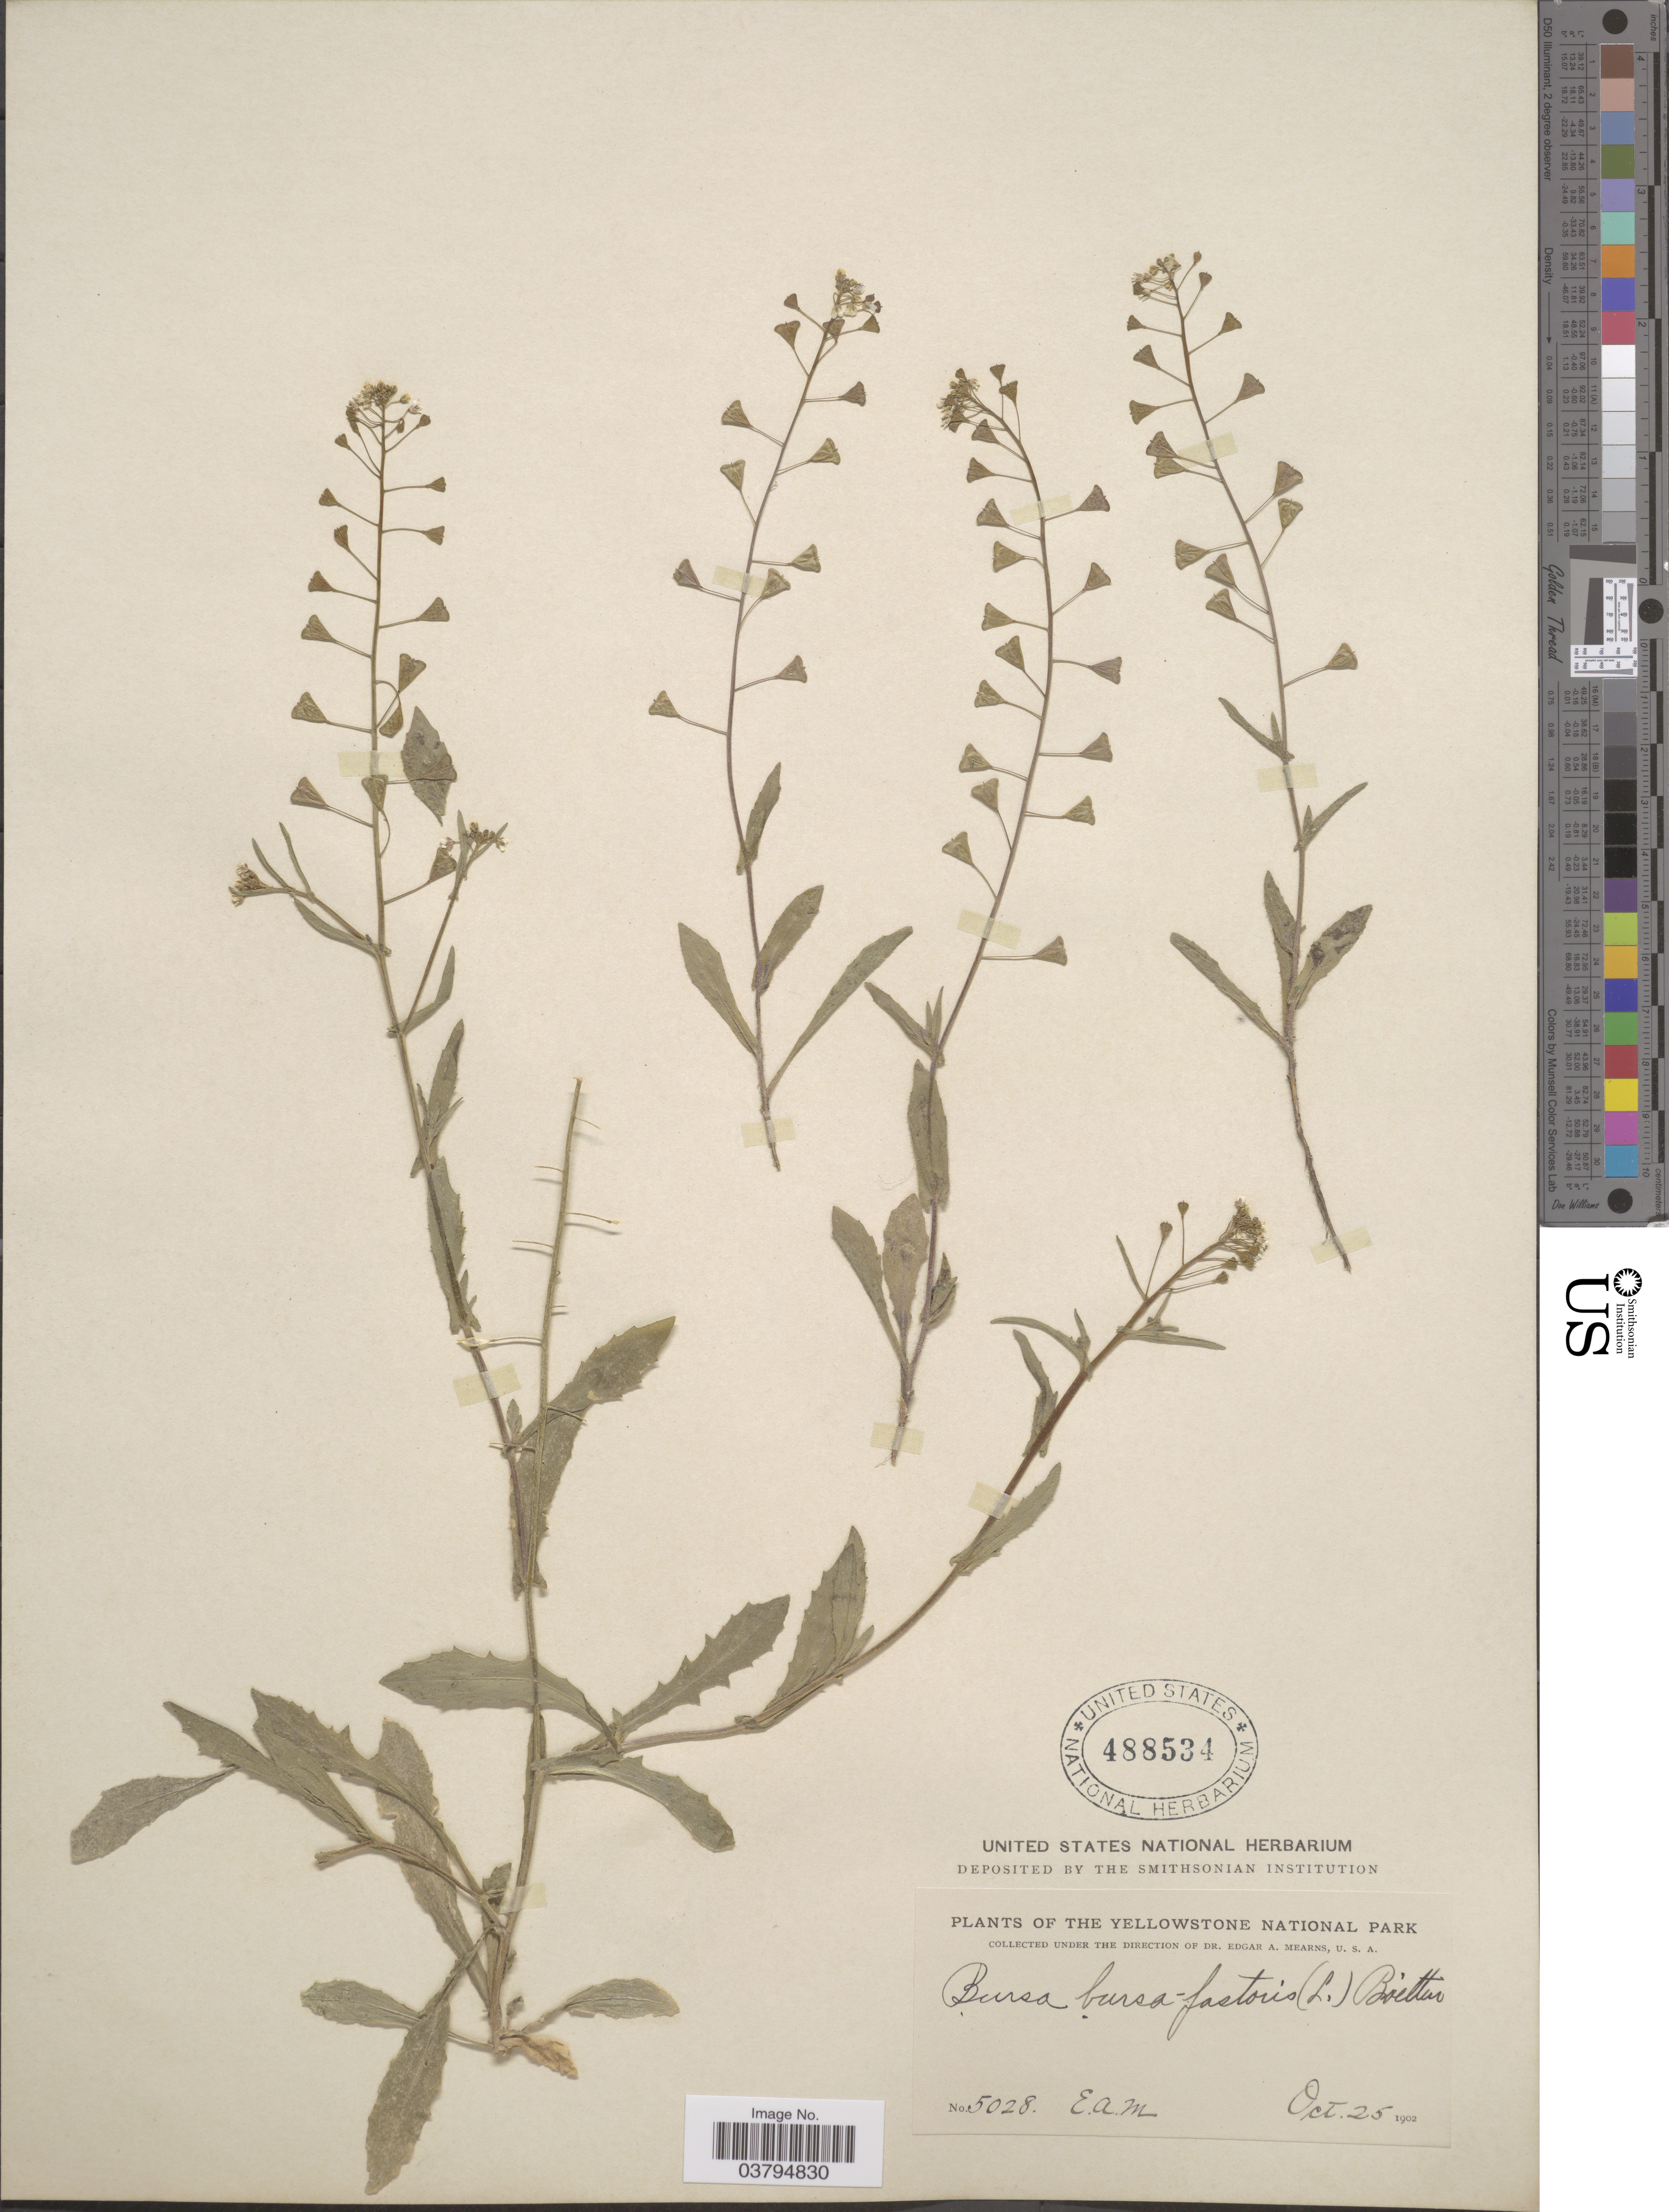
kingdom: Plantae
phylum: Tracheophyta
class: Magnoliopsida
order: Brassicales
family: Brassicaceae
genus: Capsella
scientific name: Capsella bursa-pastoris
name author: (L.) Medik.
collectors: E. A. Mearns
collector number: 5028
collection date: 1902-10-25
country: United States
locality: The Yellowstone National Park.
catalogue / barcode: US 488534